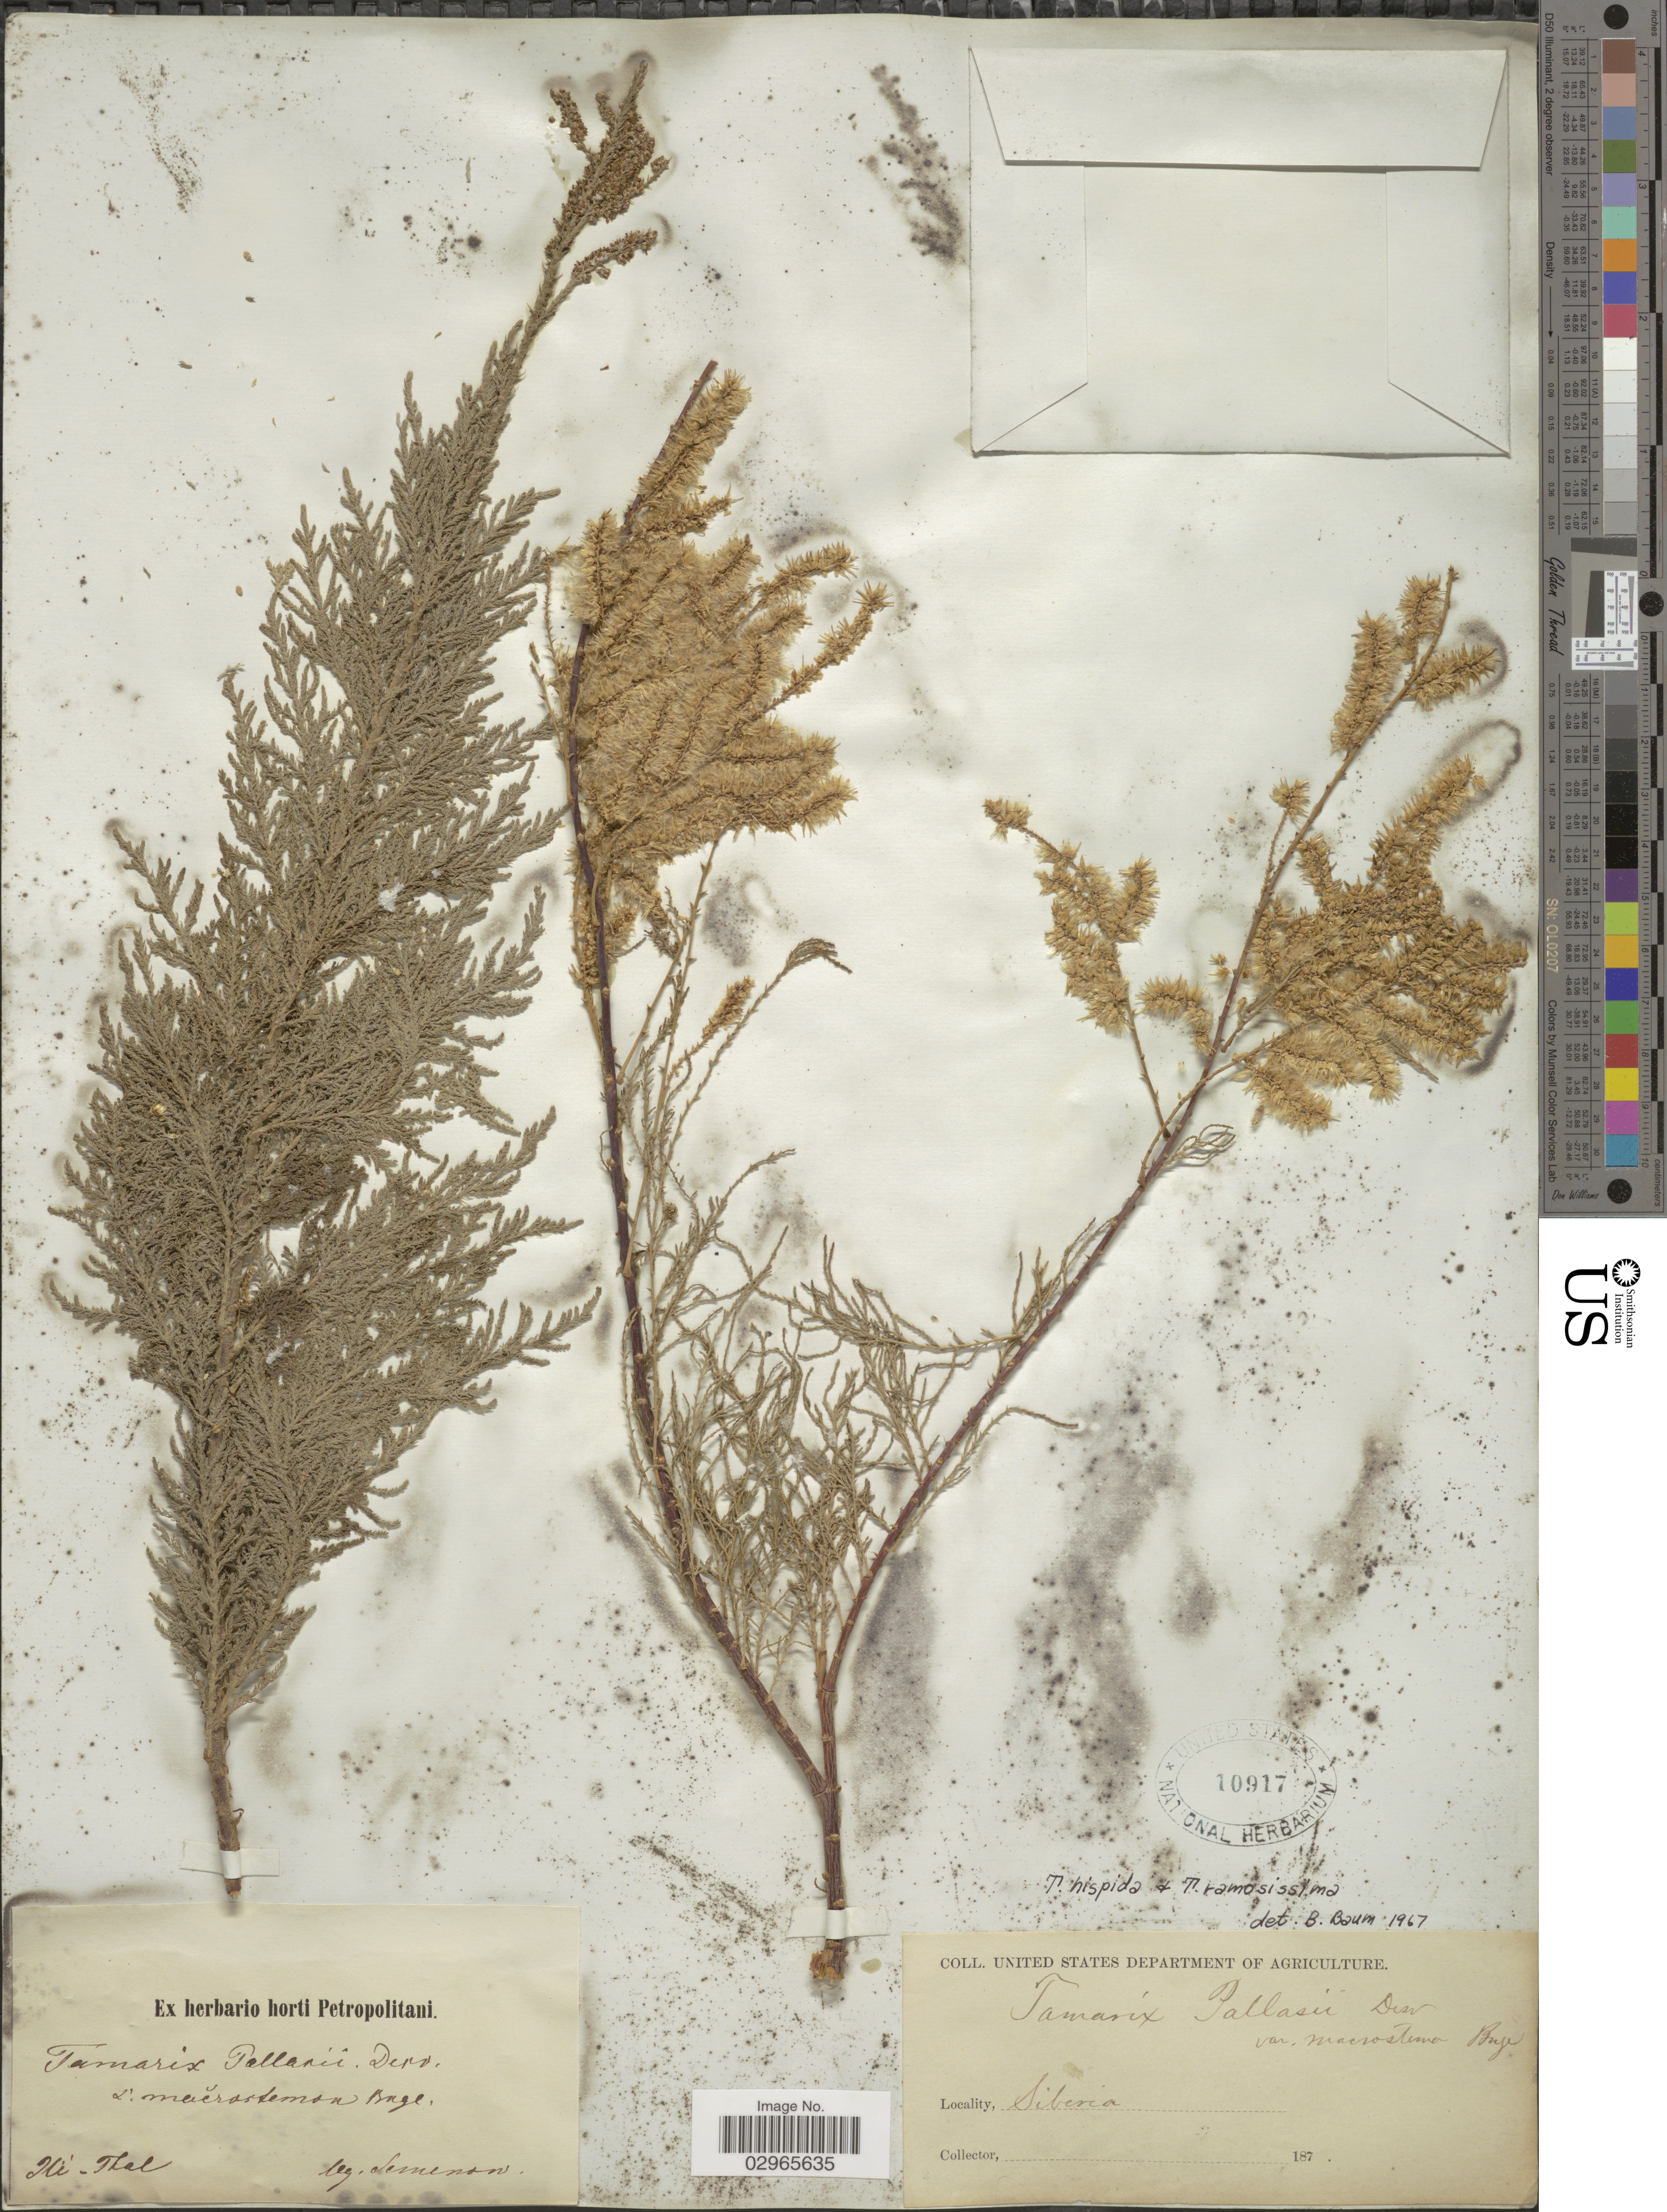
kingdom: Plantae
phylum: Tracheophyta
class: Magnoliopsida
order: Caryophyllales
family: Tamaricaceae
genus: Tamarix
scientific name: Tamarix hispida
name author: Willd.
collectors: P. P. Semenov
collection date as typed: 187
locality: Ilè Thal [interpreted], Siberia.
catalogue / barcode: US 10917